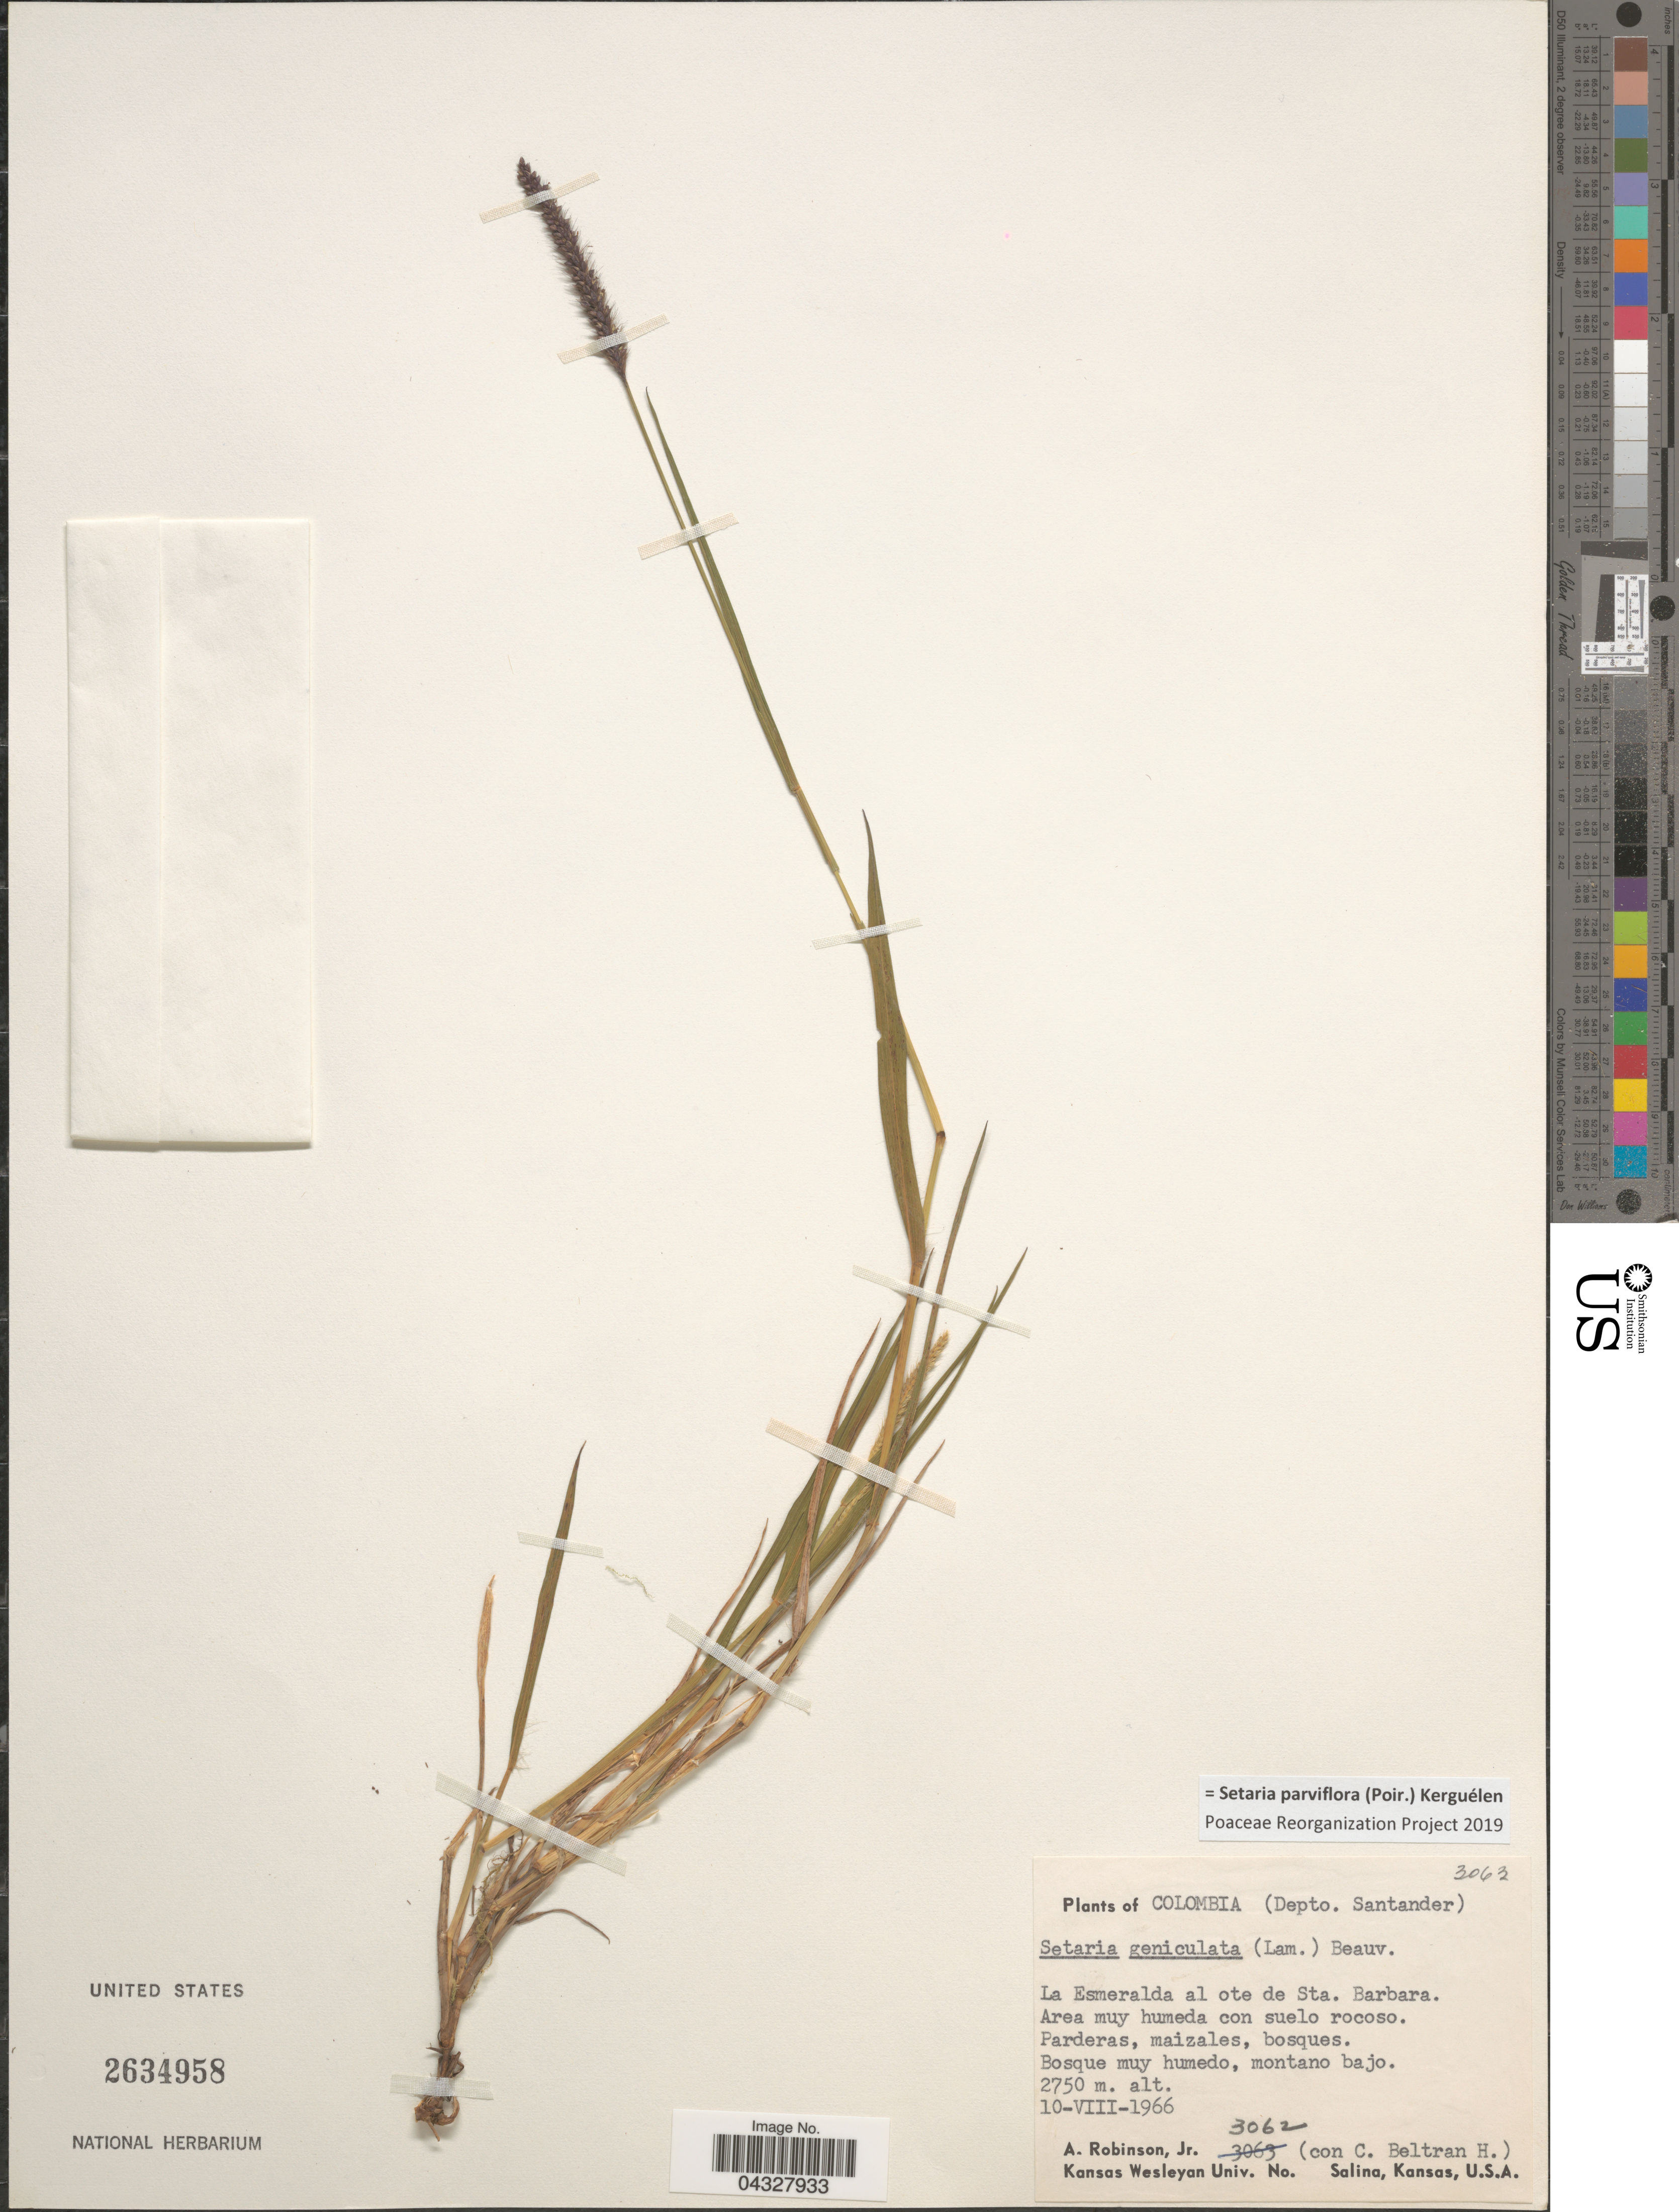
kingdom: Plantae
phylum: Tracheophyta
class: Liliopsida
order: Poales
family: Poaceae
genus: Setaria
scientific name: Setaria parviflora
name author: (Poir.) Kerguélen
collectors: A. Robinson Jr. & C. Beltran H.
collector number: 3062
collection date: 1966-08-10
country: Colombia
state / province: Santander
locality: (Depto. Santander). La Esmeralda al ote de Sta. Barbara.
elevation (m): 2750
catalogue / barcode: US 2634958